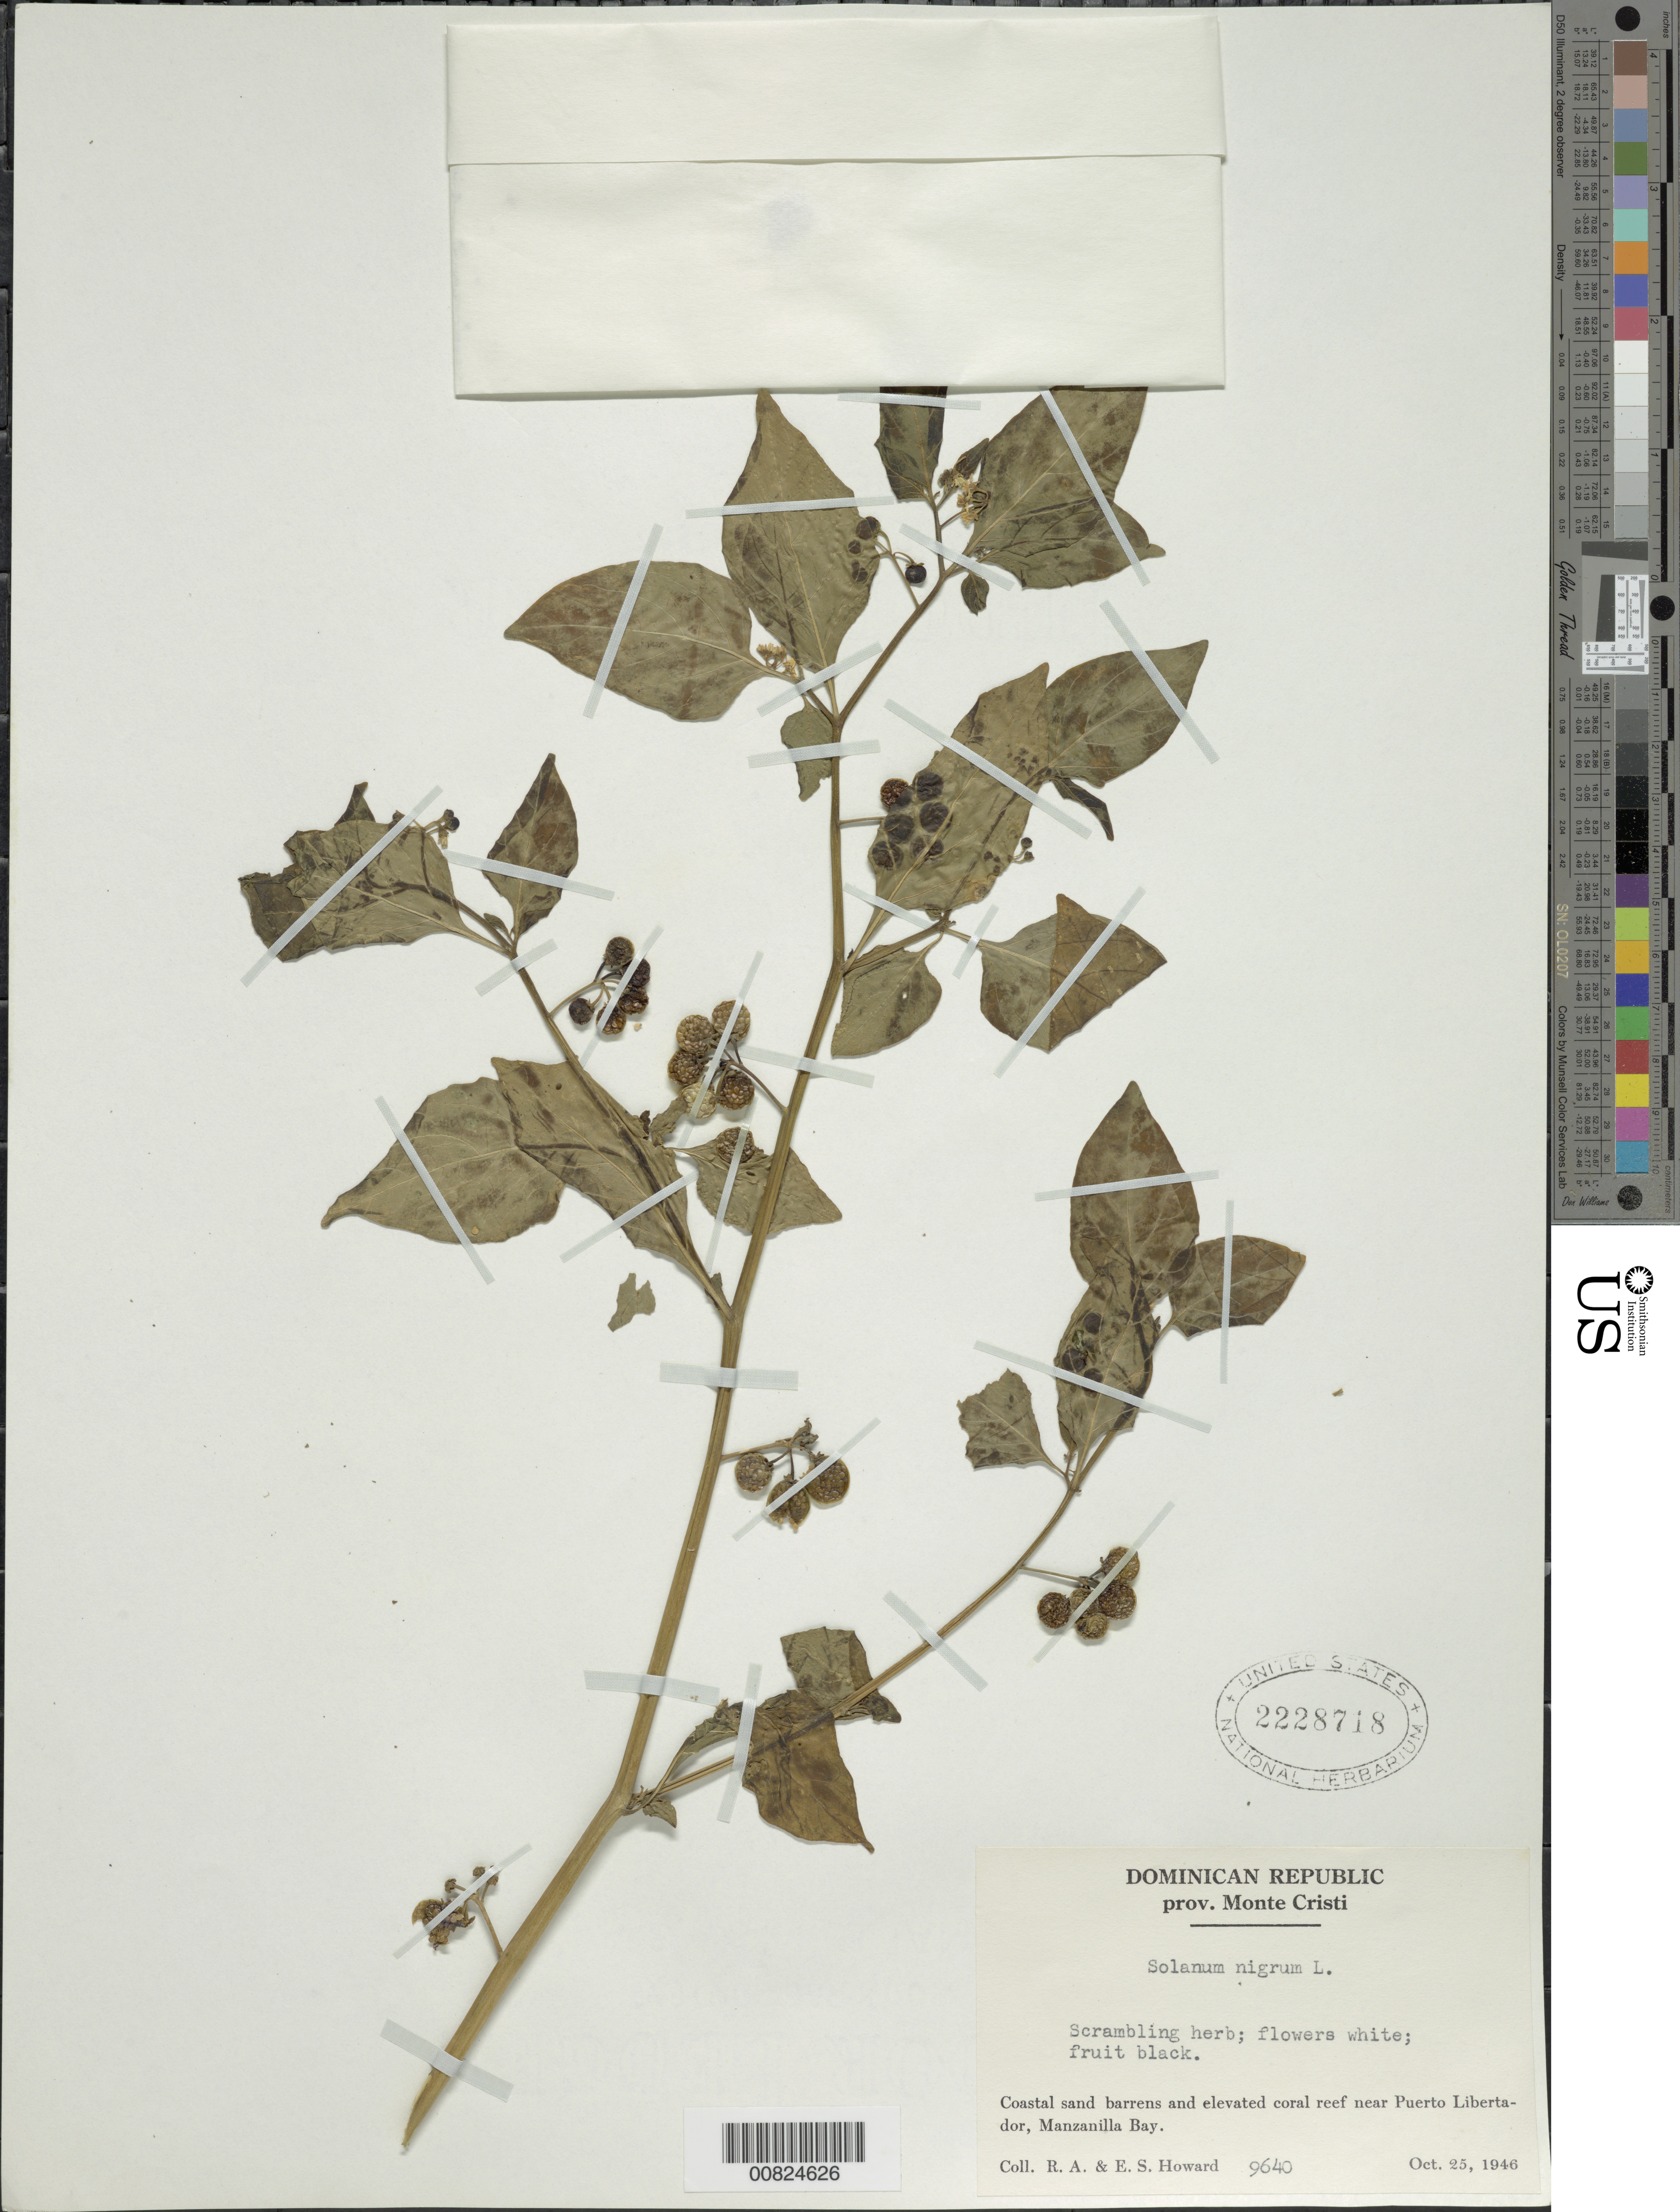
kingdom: Plantae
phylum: Tracheophyta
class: Magnoliopsida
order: Solanales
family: Solanaceae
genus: Solanum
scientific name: Solanum nigrum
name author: L.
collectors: R. A. Howard & E. S. Howard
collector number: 9640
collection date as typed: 25 Oct 1946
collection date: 1946-10-25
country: Dominican Republic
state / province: Monte Cristi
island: Hispaniola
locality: Near Puerto Libertador, Manzanilla Bay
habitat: Coastal sand barrens and elevated coral reef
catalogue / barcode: US 2228718